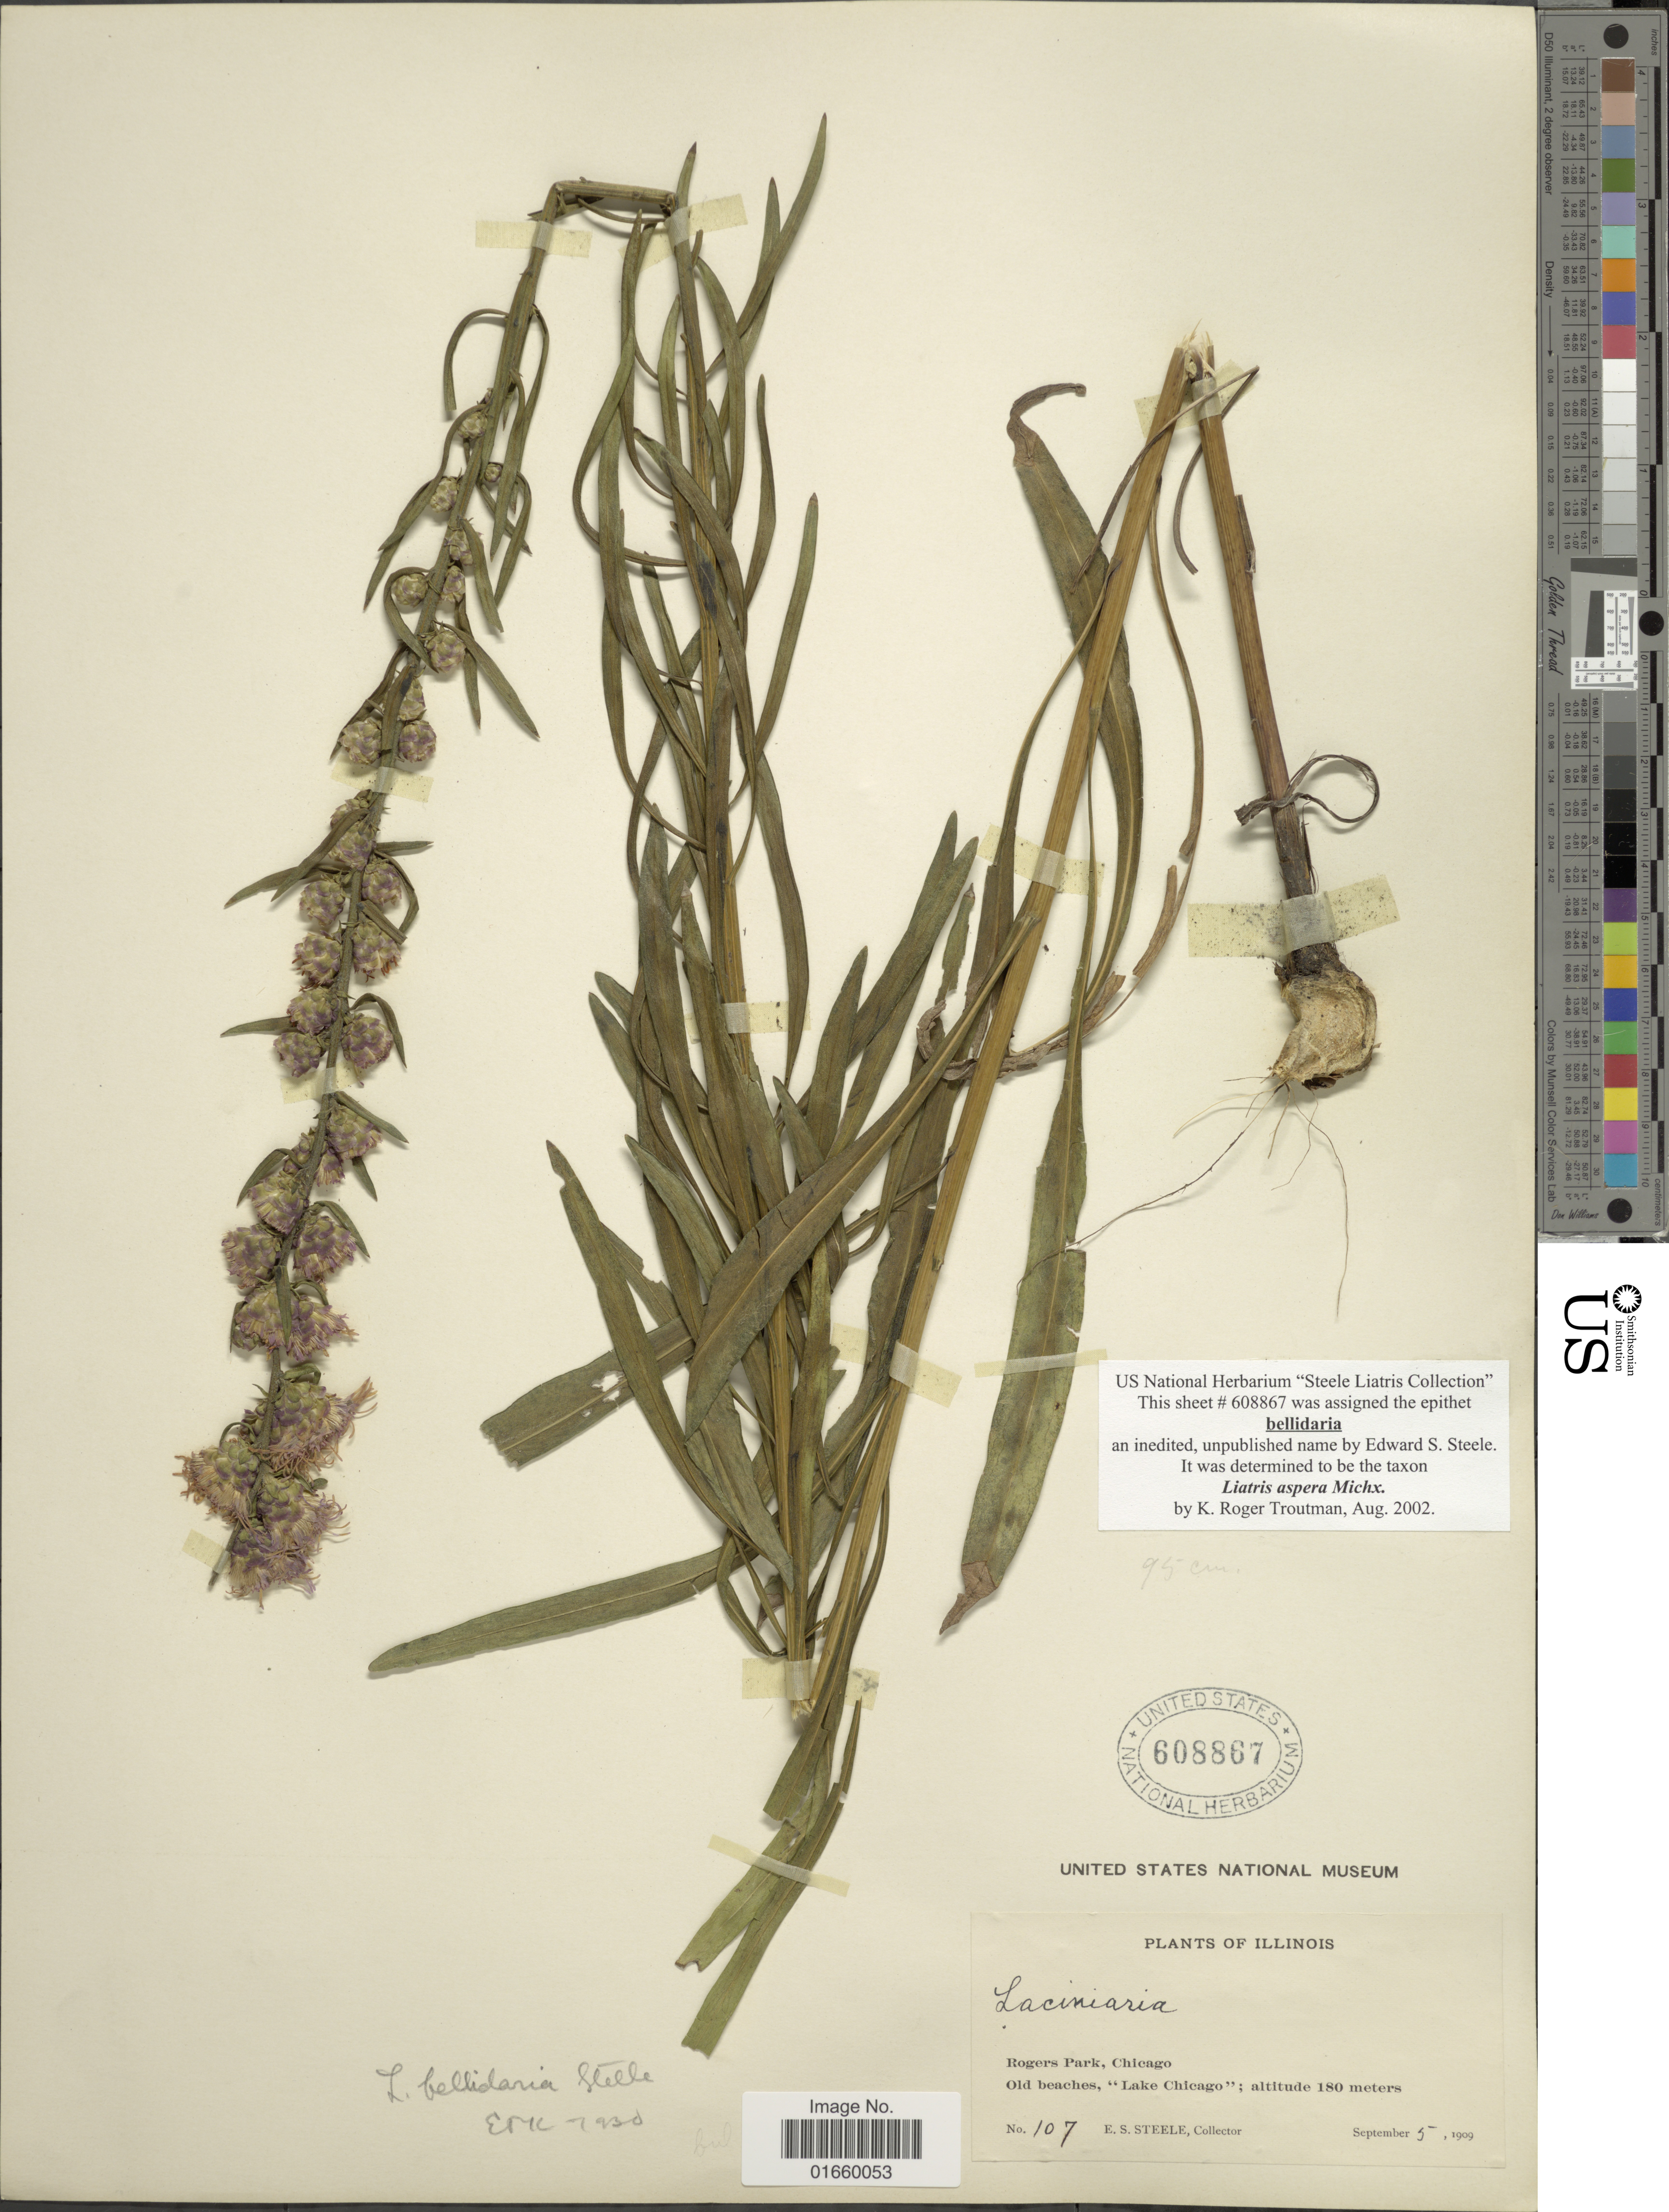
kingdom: Plantae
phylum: Tracheophyta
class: Magnoliopsida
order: Asterales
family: Asteraceae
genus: Liatris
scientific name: Liatris aspera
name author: Michx.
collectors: E. Steele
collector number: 107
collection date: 1909-09-05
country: United States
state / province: Illinois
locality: Rogers Park, Chicago, Old Beaches, "Lake Chicago"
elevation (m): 180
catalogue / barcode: US 608867